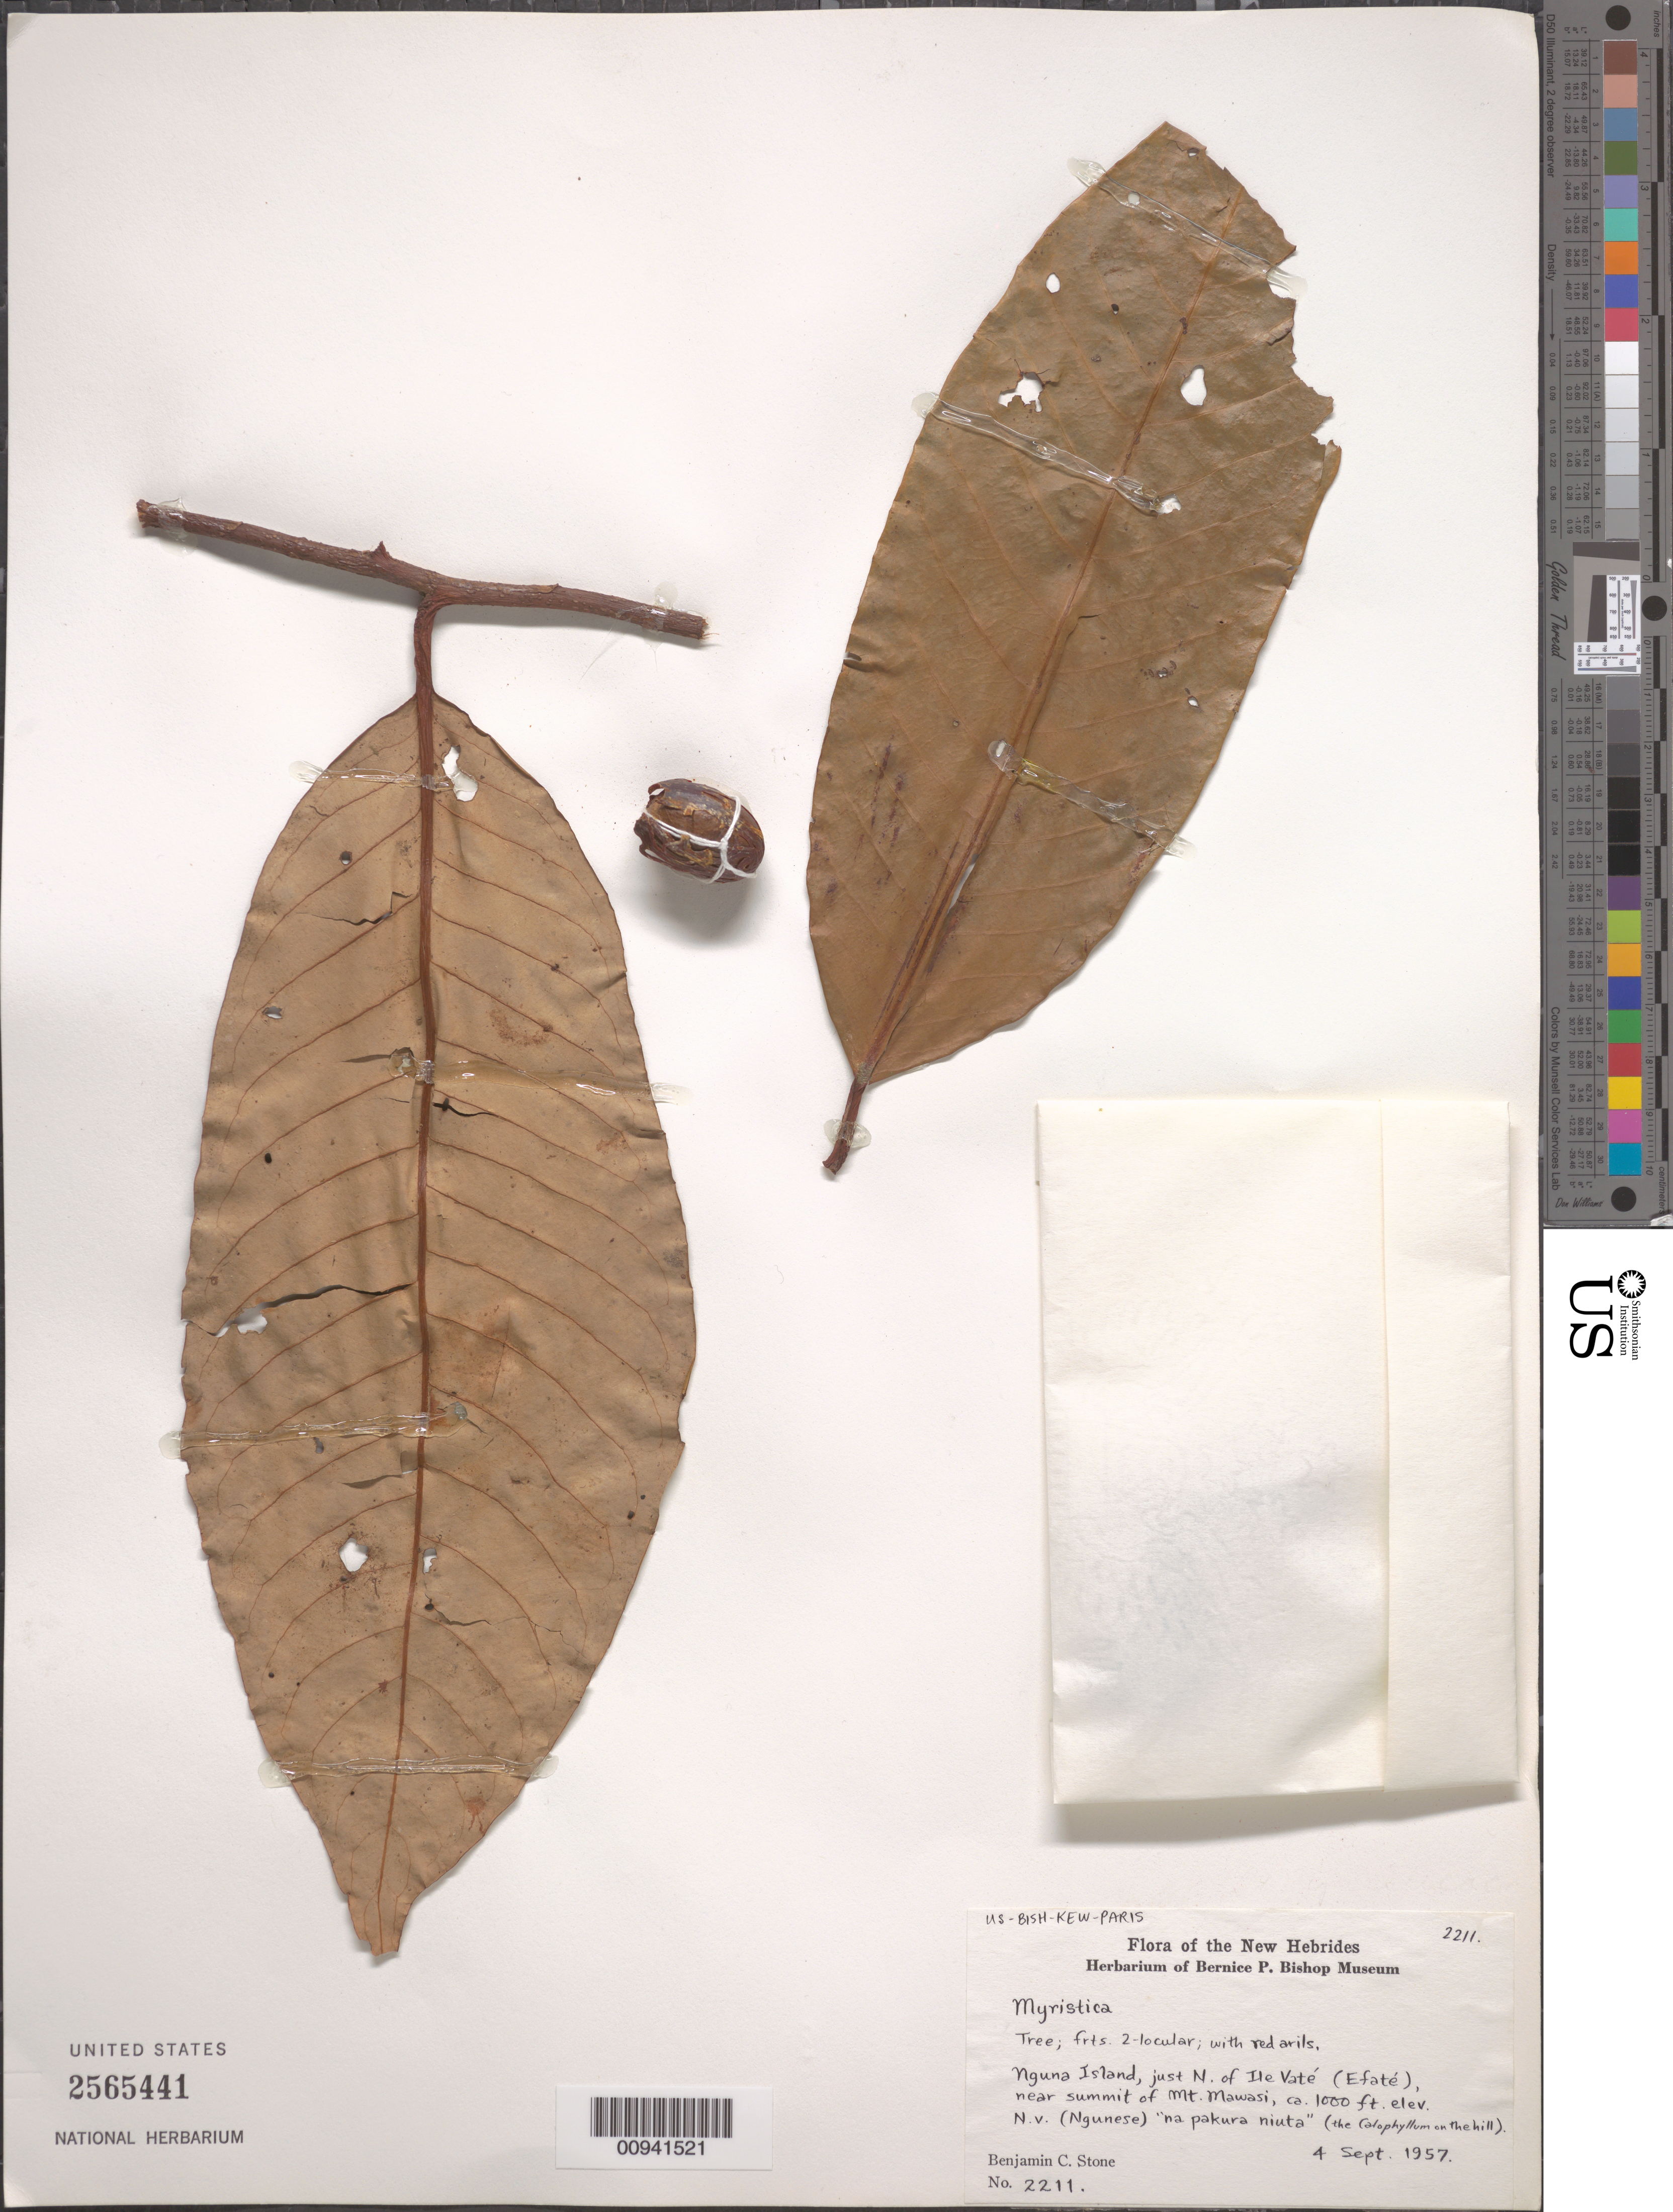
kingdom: Plantae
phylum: Tracheophyta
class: Magnoliopsida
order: Magnoliales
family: Myristicaceae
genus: Myristica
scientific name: Myristica sp.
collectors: B. C. Stone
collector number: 2211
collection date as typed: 04 Sep 1957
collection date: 1957-09-04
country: Vanuatu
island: Nguna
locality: just N. of Ile Vate (Efate), near summit of Mt. Mawasi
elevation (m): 305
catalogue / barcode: US 2565441